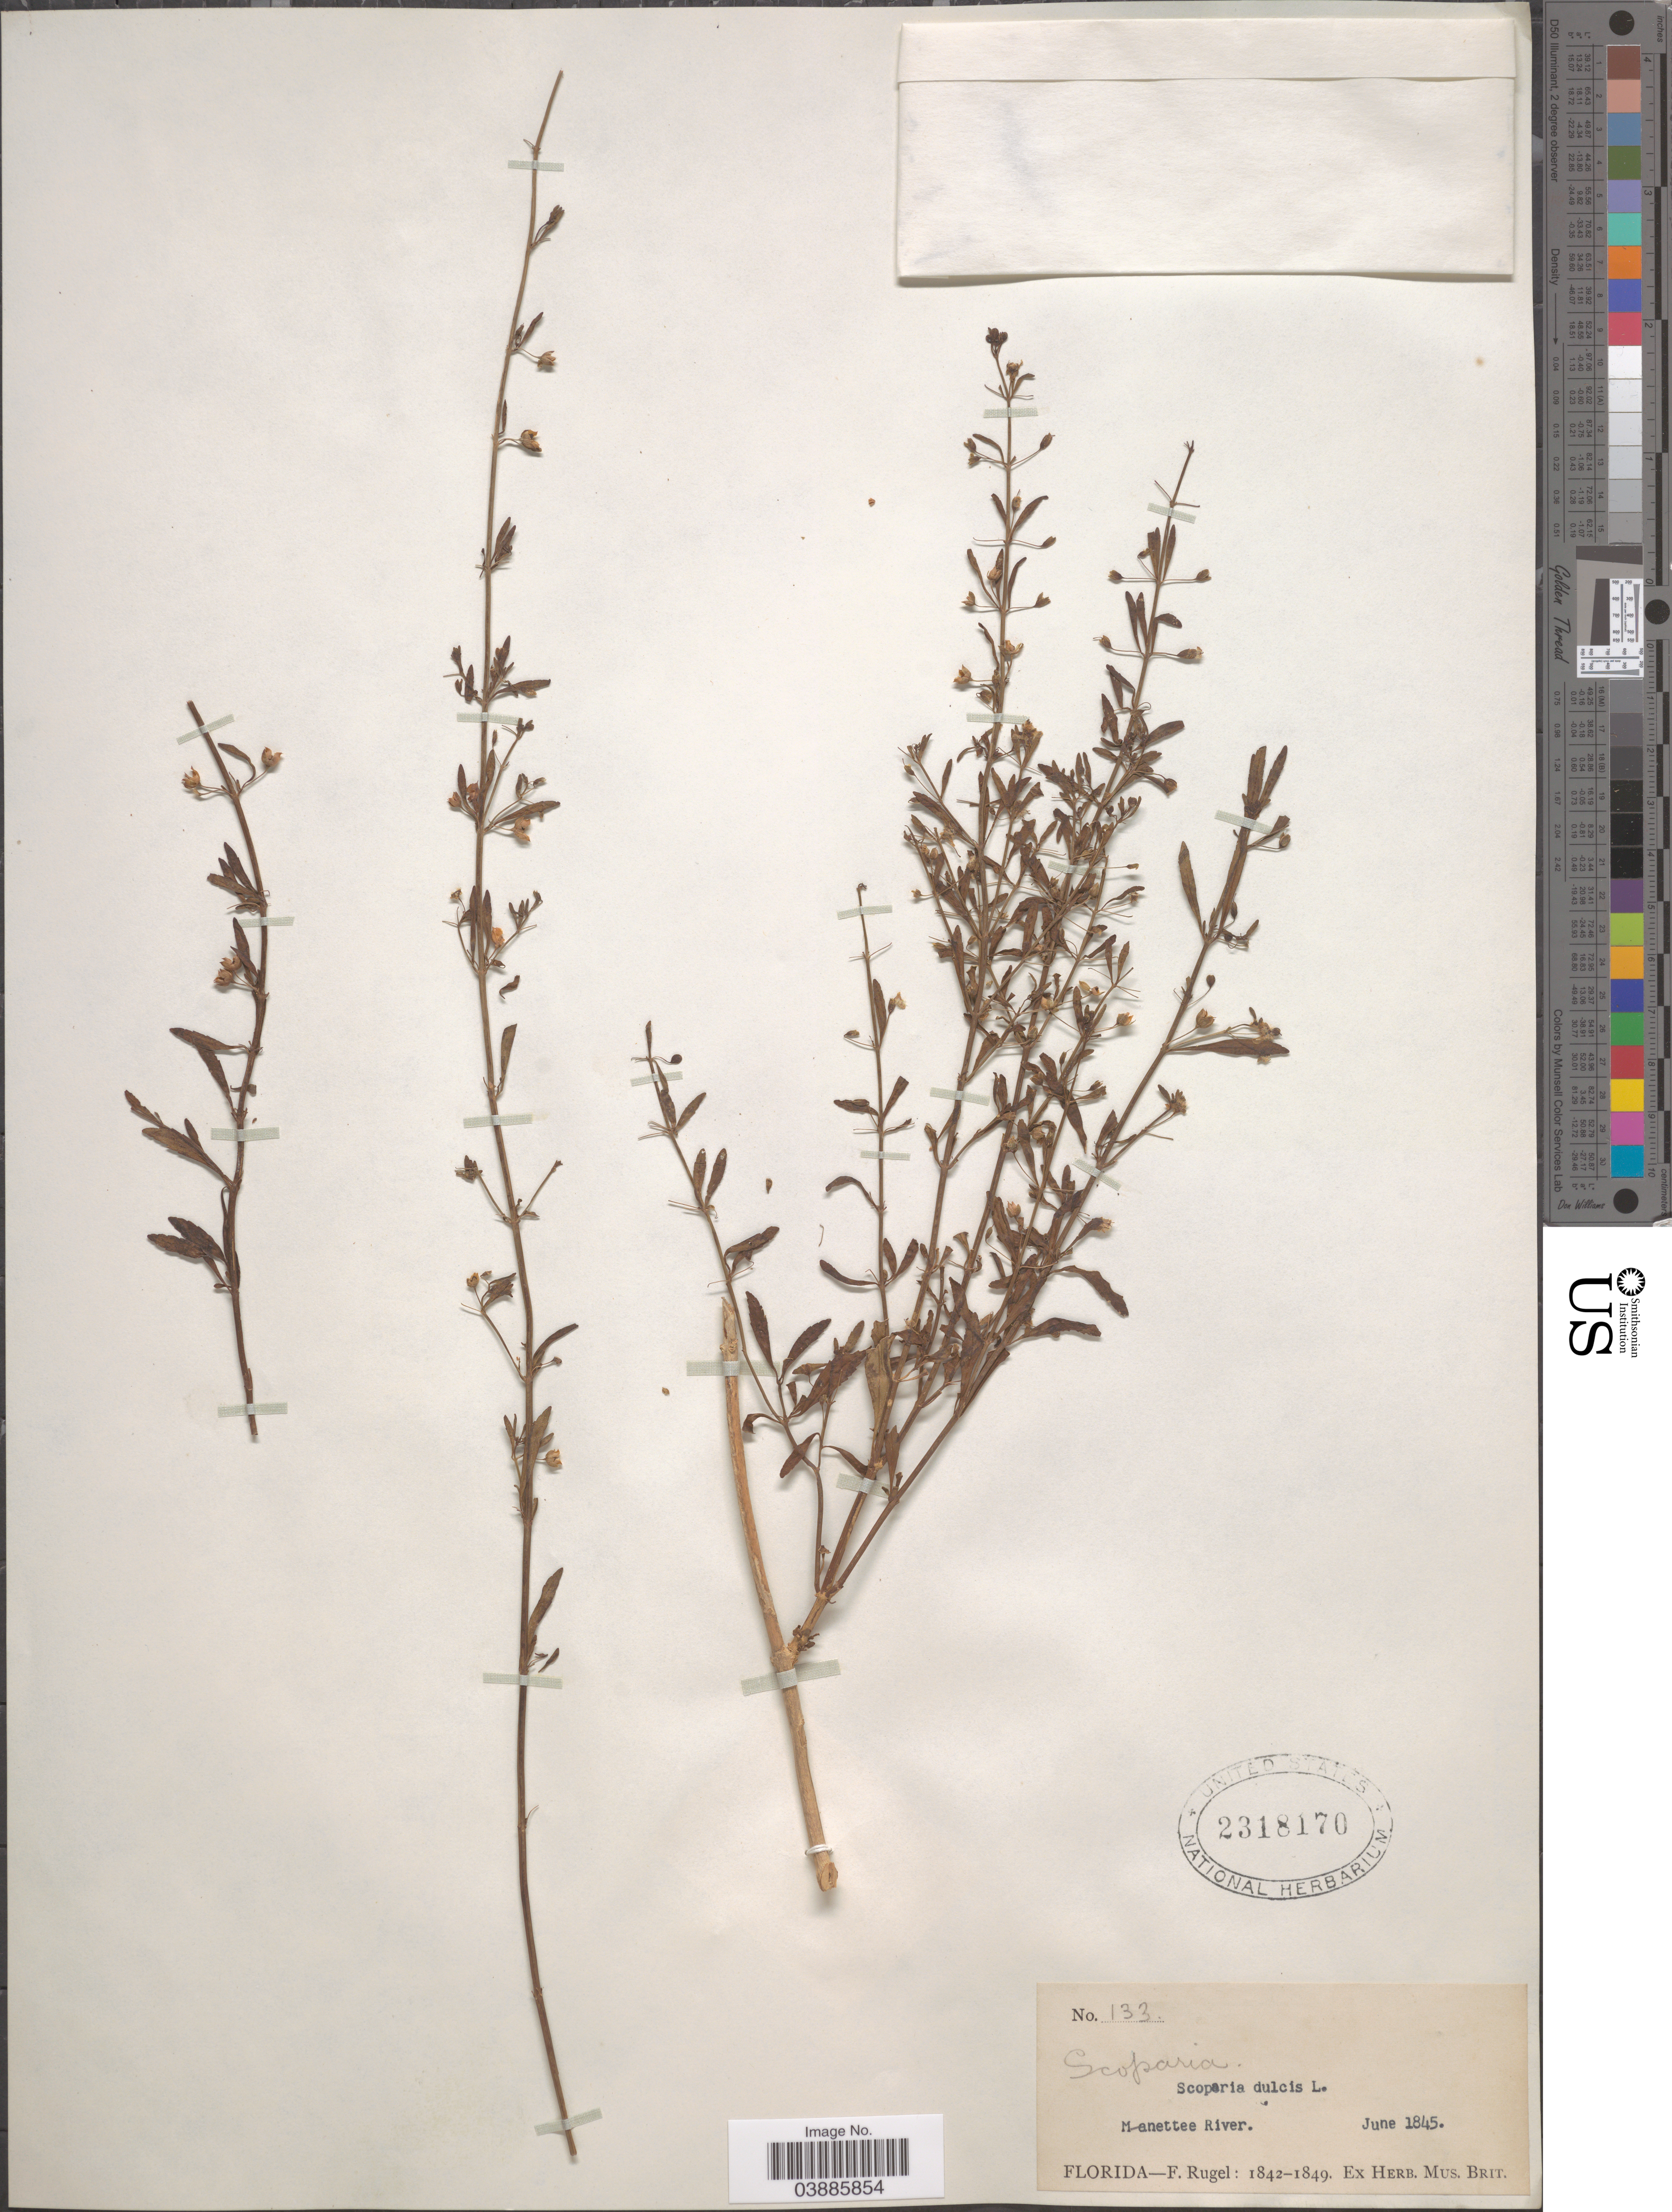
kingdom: Plantae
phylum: Tracheophyta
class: Magnoliopsida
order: Lamiales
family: Plantaginaceae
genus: Scoparia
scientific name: Scoparia dulcis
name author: L.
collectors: F. Rugel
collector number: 133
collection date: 1845-06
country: United States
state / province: Florida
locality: Manettee River.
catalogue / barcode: US 2318170